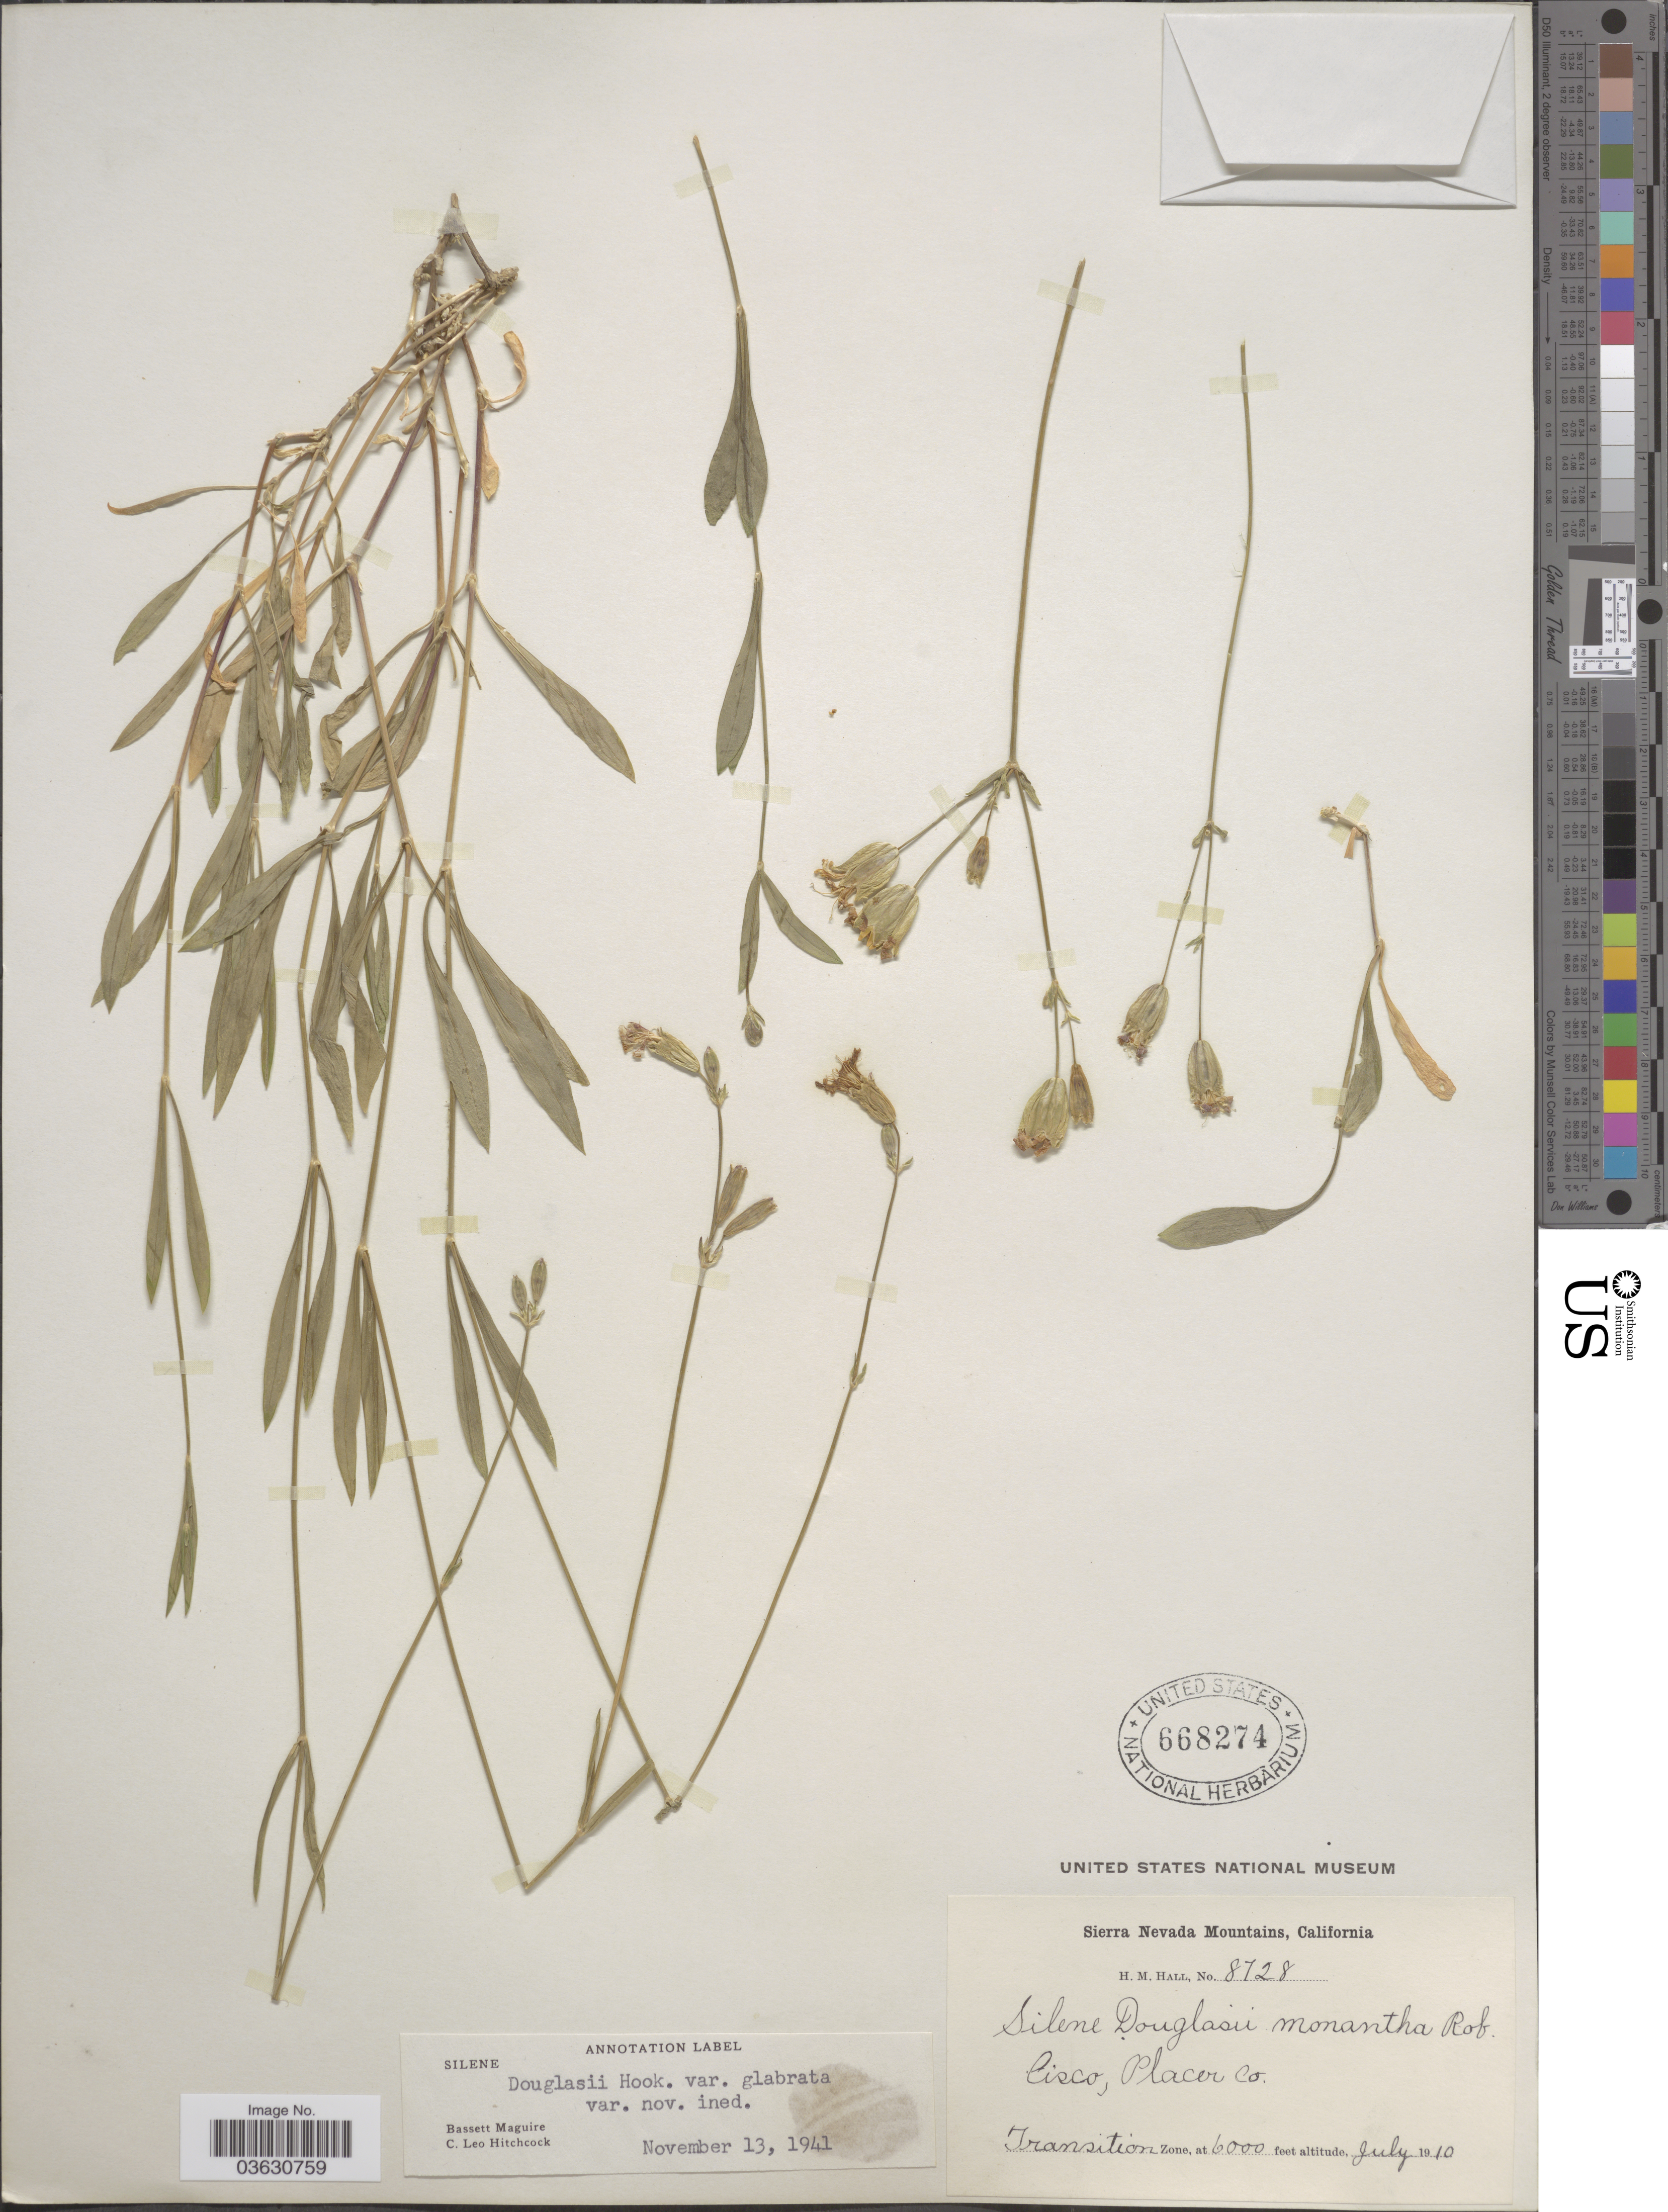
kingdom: Plantae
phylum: Tracheophyta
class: Magnoliopsida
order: Caryophyllales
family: Caryophyllaceae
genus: Silene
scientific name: Silene douglasii var. glabrata Maguire & C.L. Hitchc. var. nov. ined.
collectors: H. M. Hall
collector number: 8728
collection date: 1910-07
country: United States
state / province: California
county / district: Placer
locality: Sierra Nevada Mountains. Cisco, Placer Co. Transition Zone.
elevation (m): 1829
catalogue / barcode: US 668274